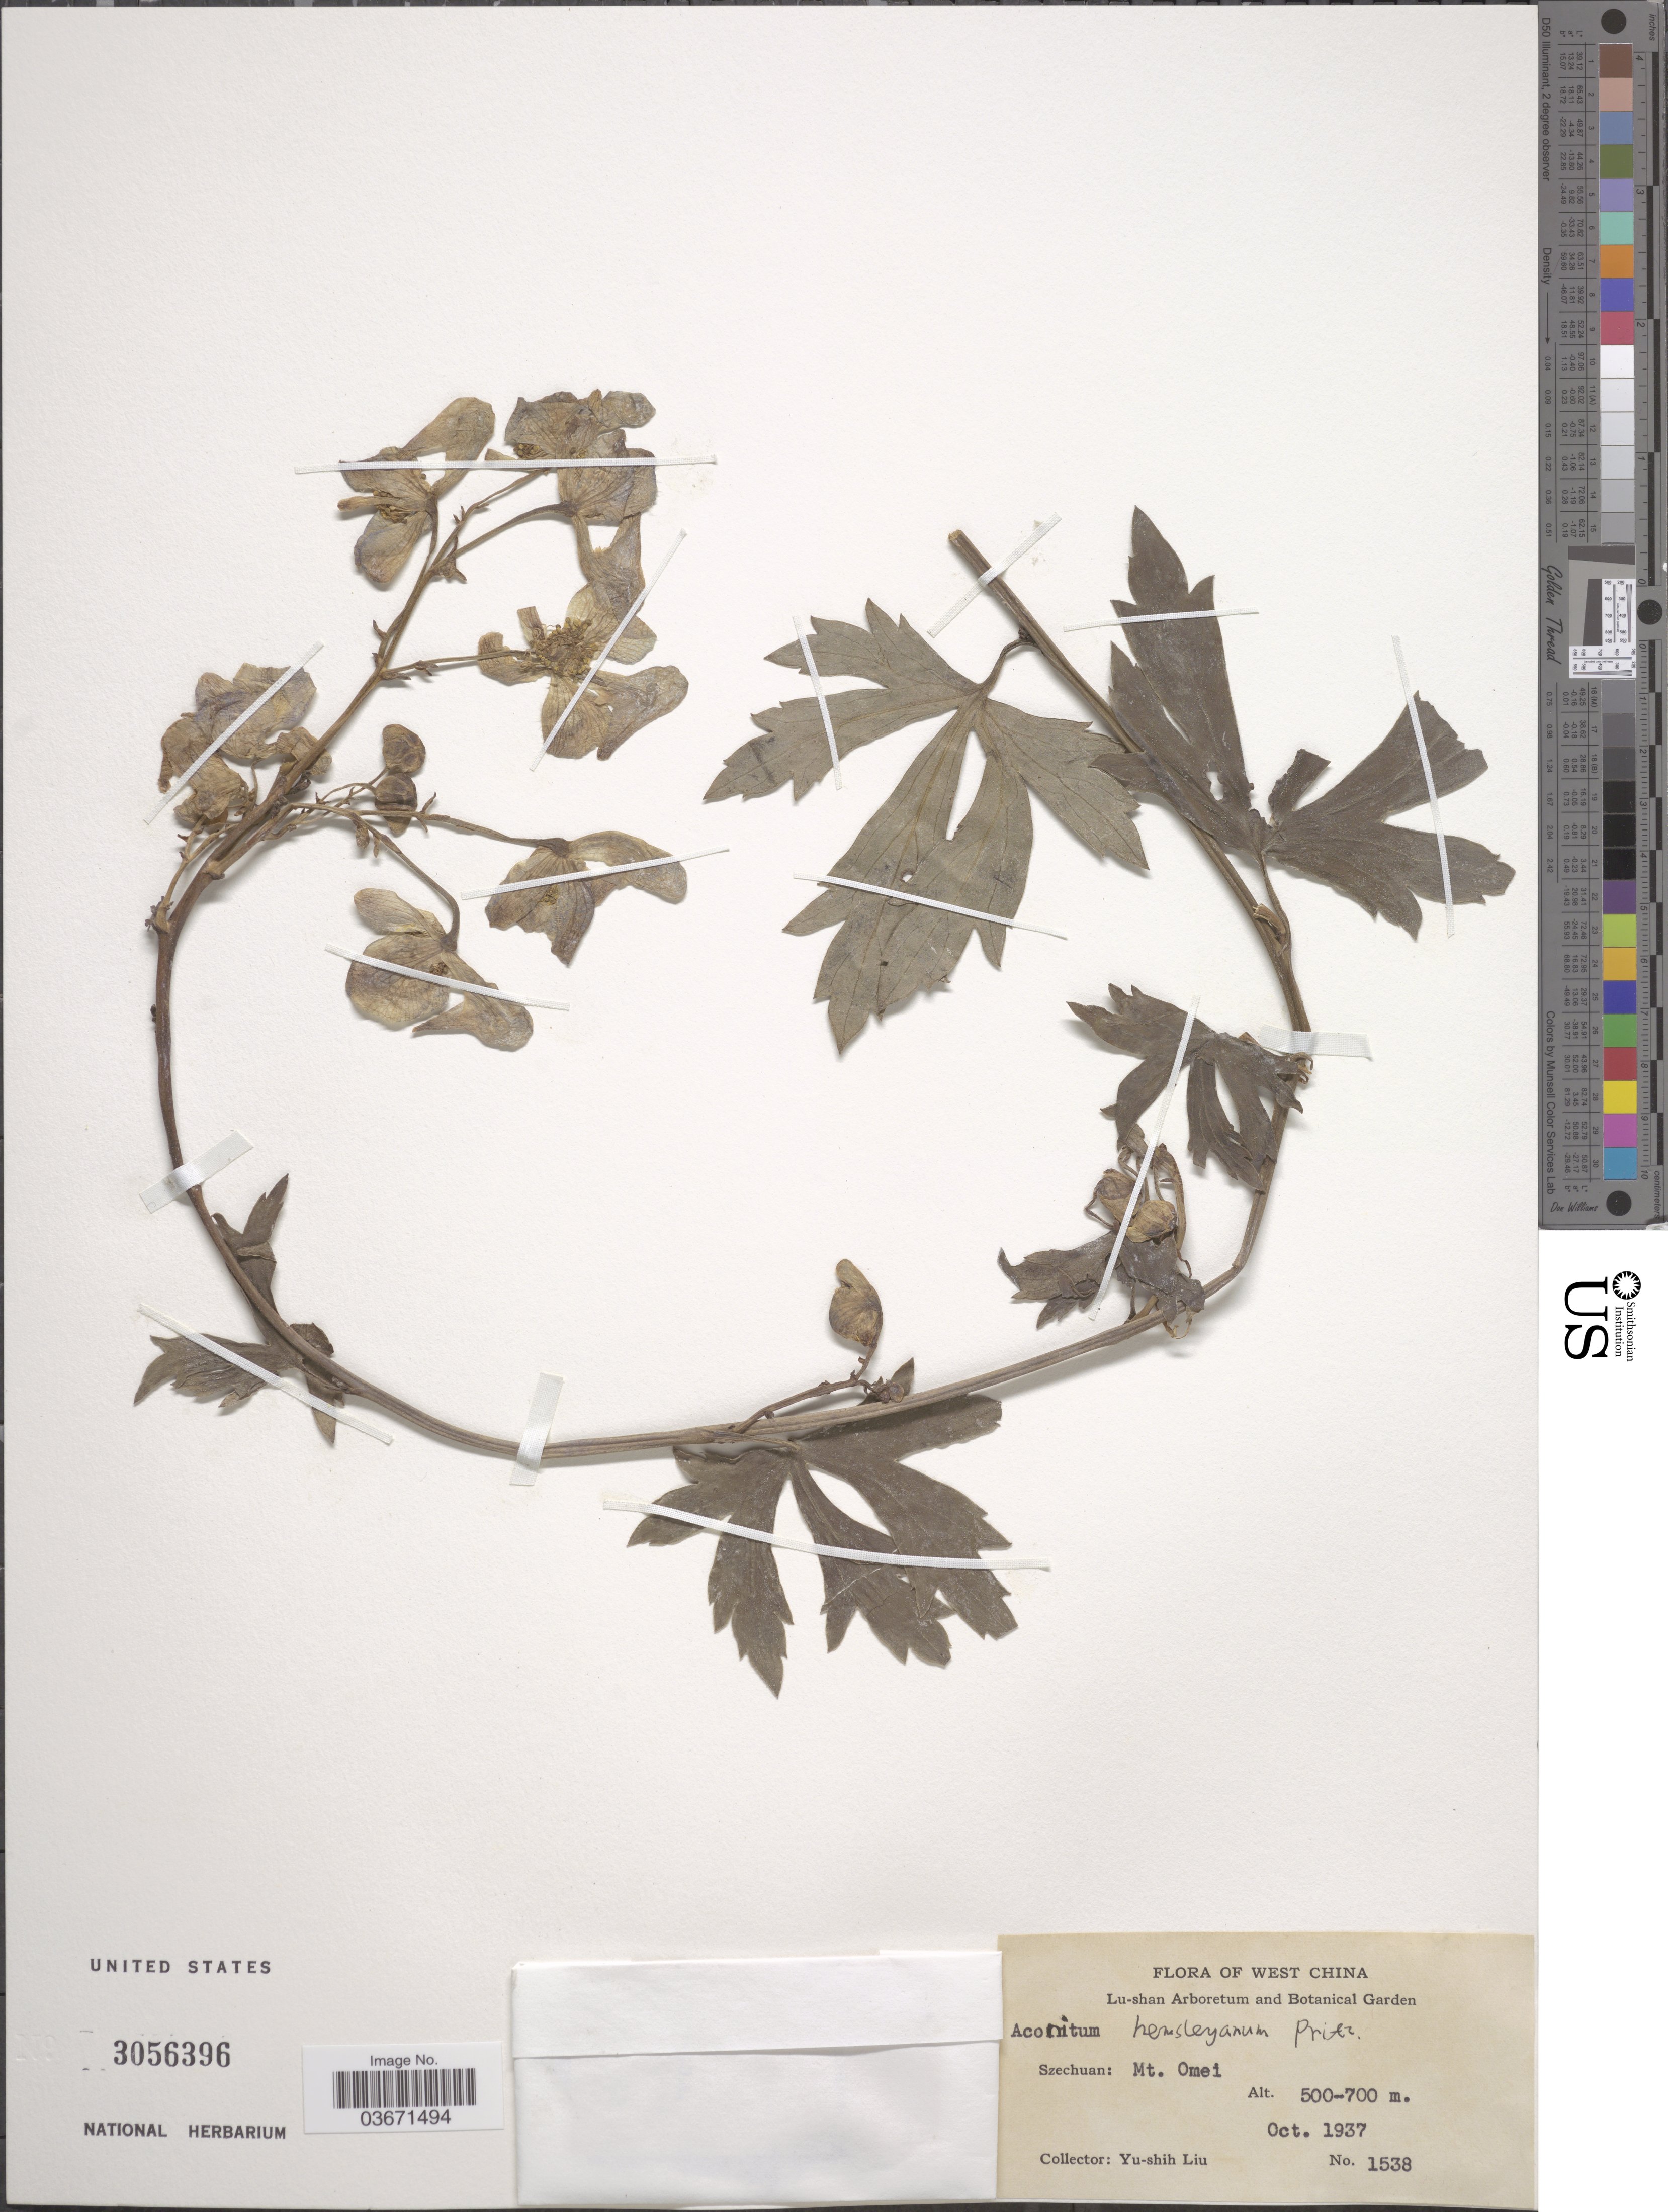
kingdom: Plantae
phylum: Tracheophyta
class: Magnoliopsida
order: Ranunculales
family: Ranunculaceae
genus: Aconitum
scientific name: Aconitum sp.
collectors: Y.-S. Liu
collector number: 1538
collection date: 1937-10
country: China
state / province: Sichuan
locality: West China. Szechuan: Mt. Omei.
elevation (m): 500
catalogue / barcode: US 3056396